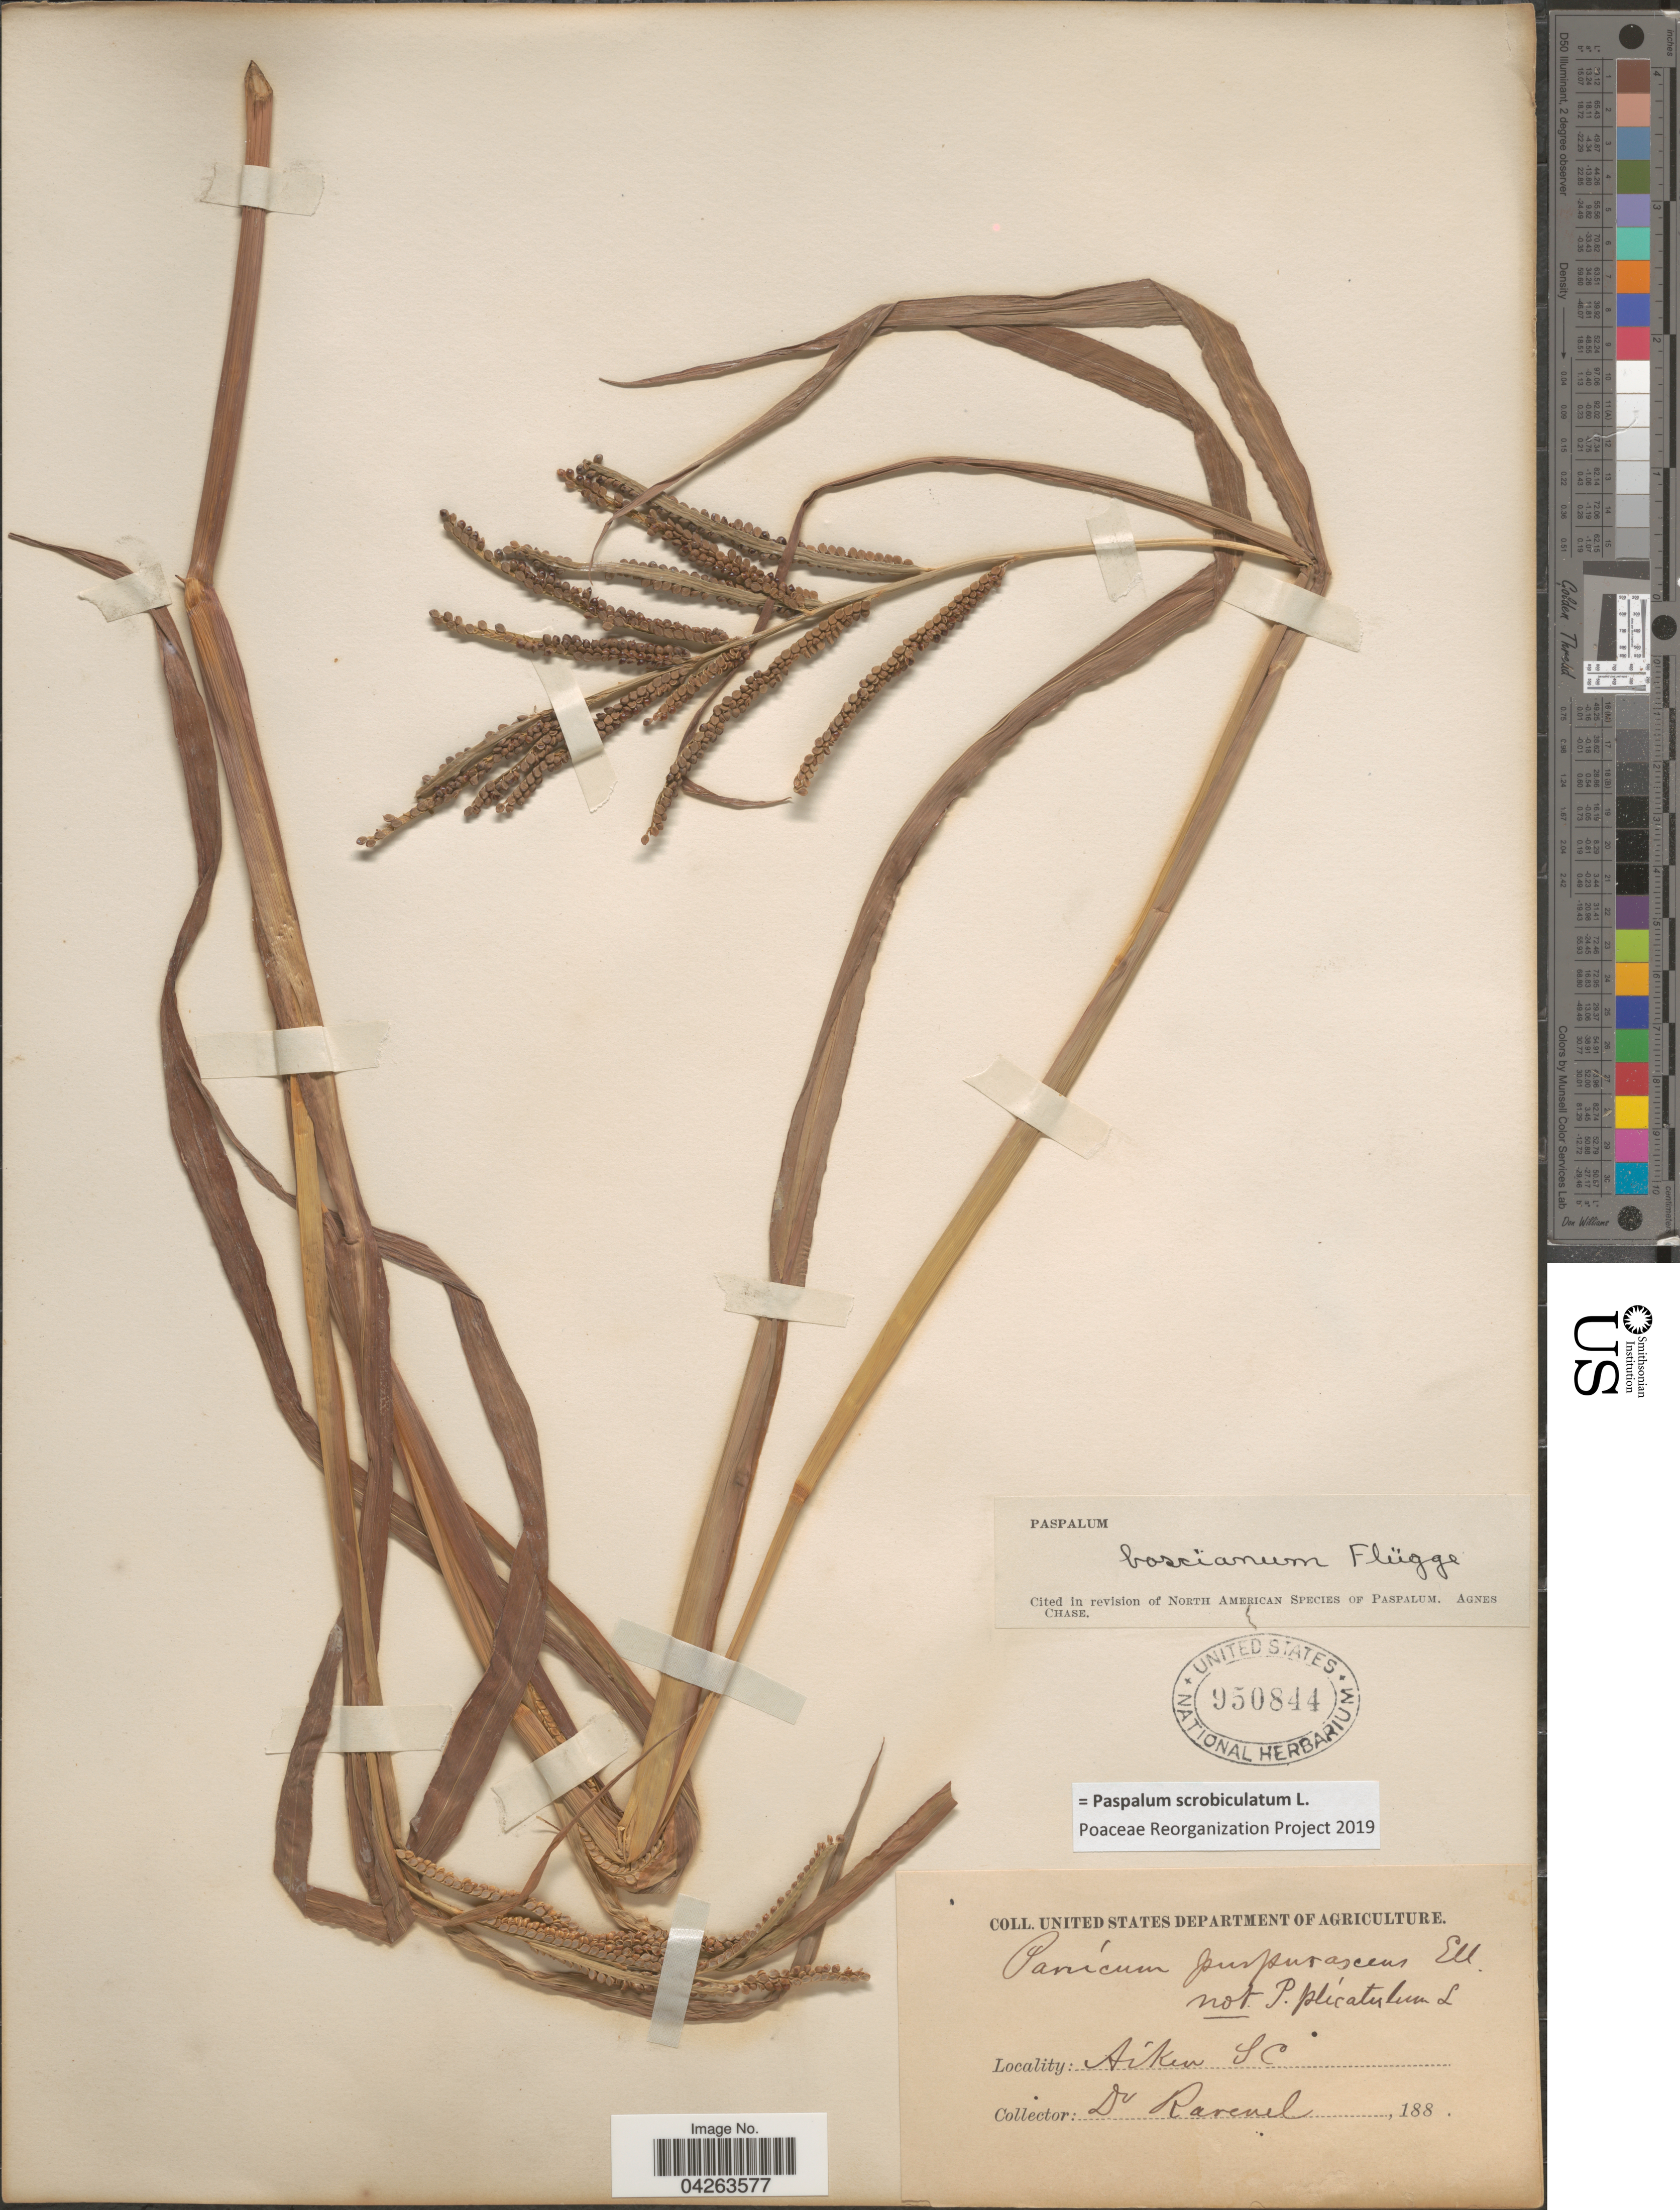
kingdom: Plantae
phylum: Tracheophyta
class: Liliopsida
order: Poales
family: Poaceae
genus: Paspalum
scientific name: Paspalum scrobiculatum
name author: L.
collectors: -. Ravenel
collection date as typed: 188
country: United States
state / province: South Carolina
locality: Aiken.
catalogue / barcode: US 950844